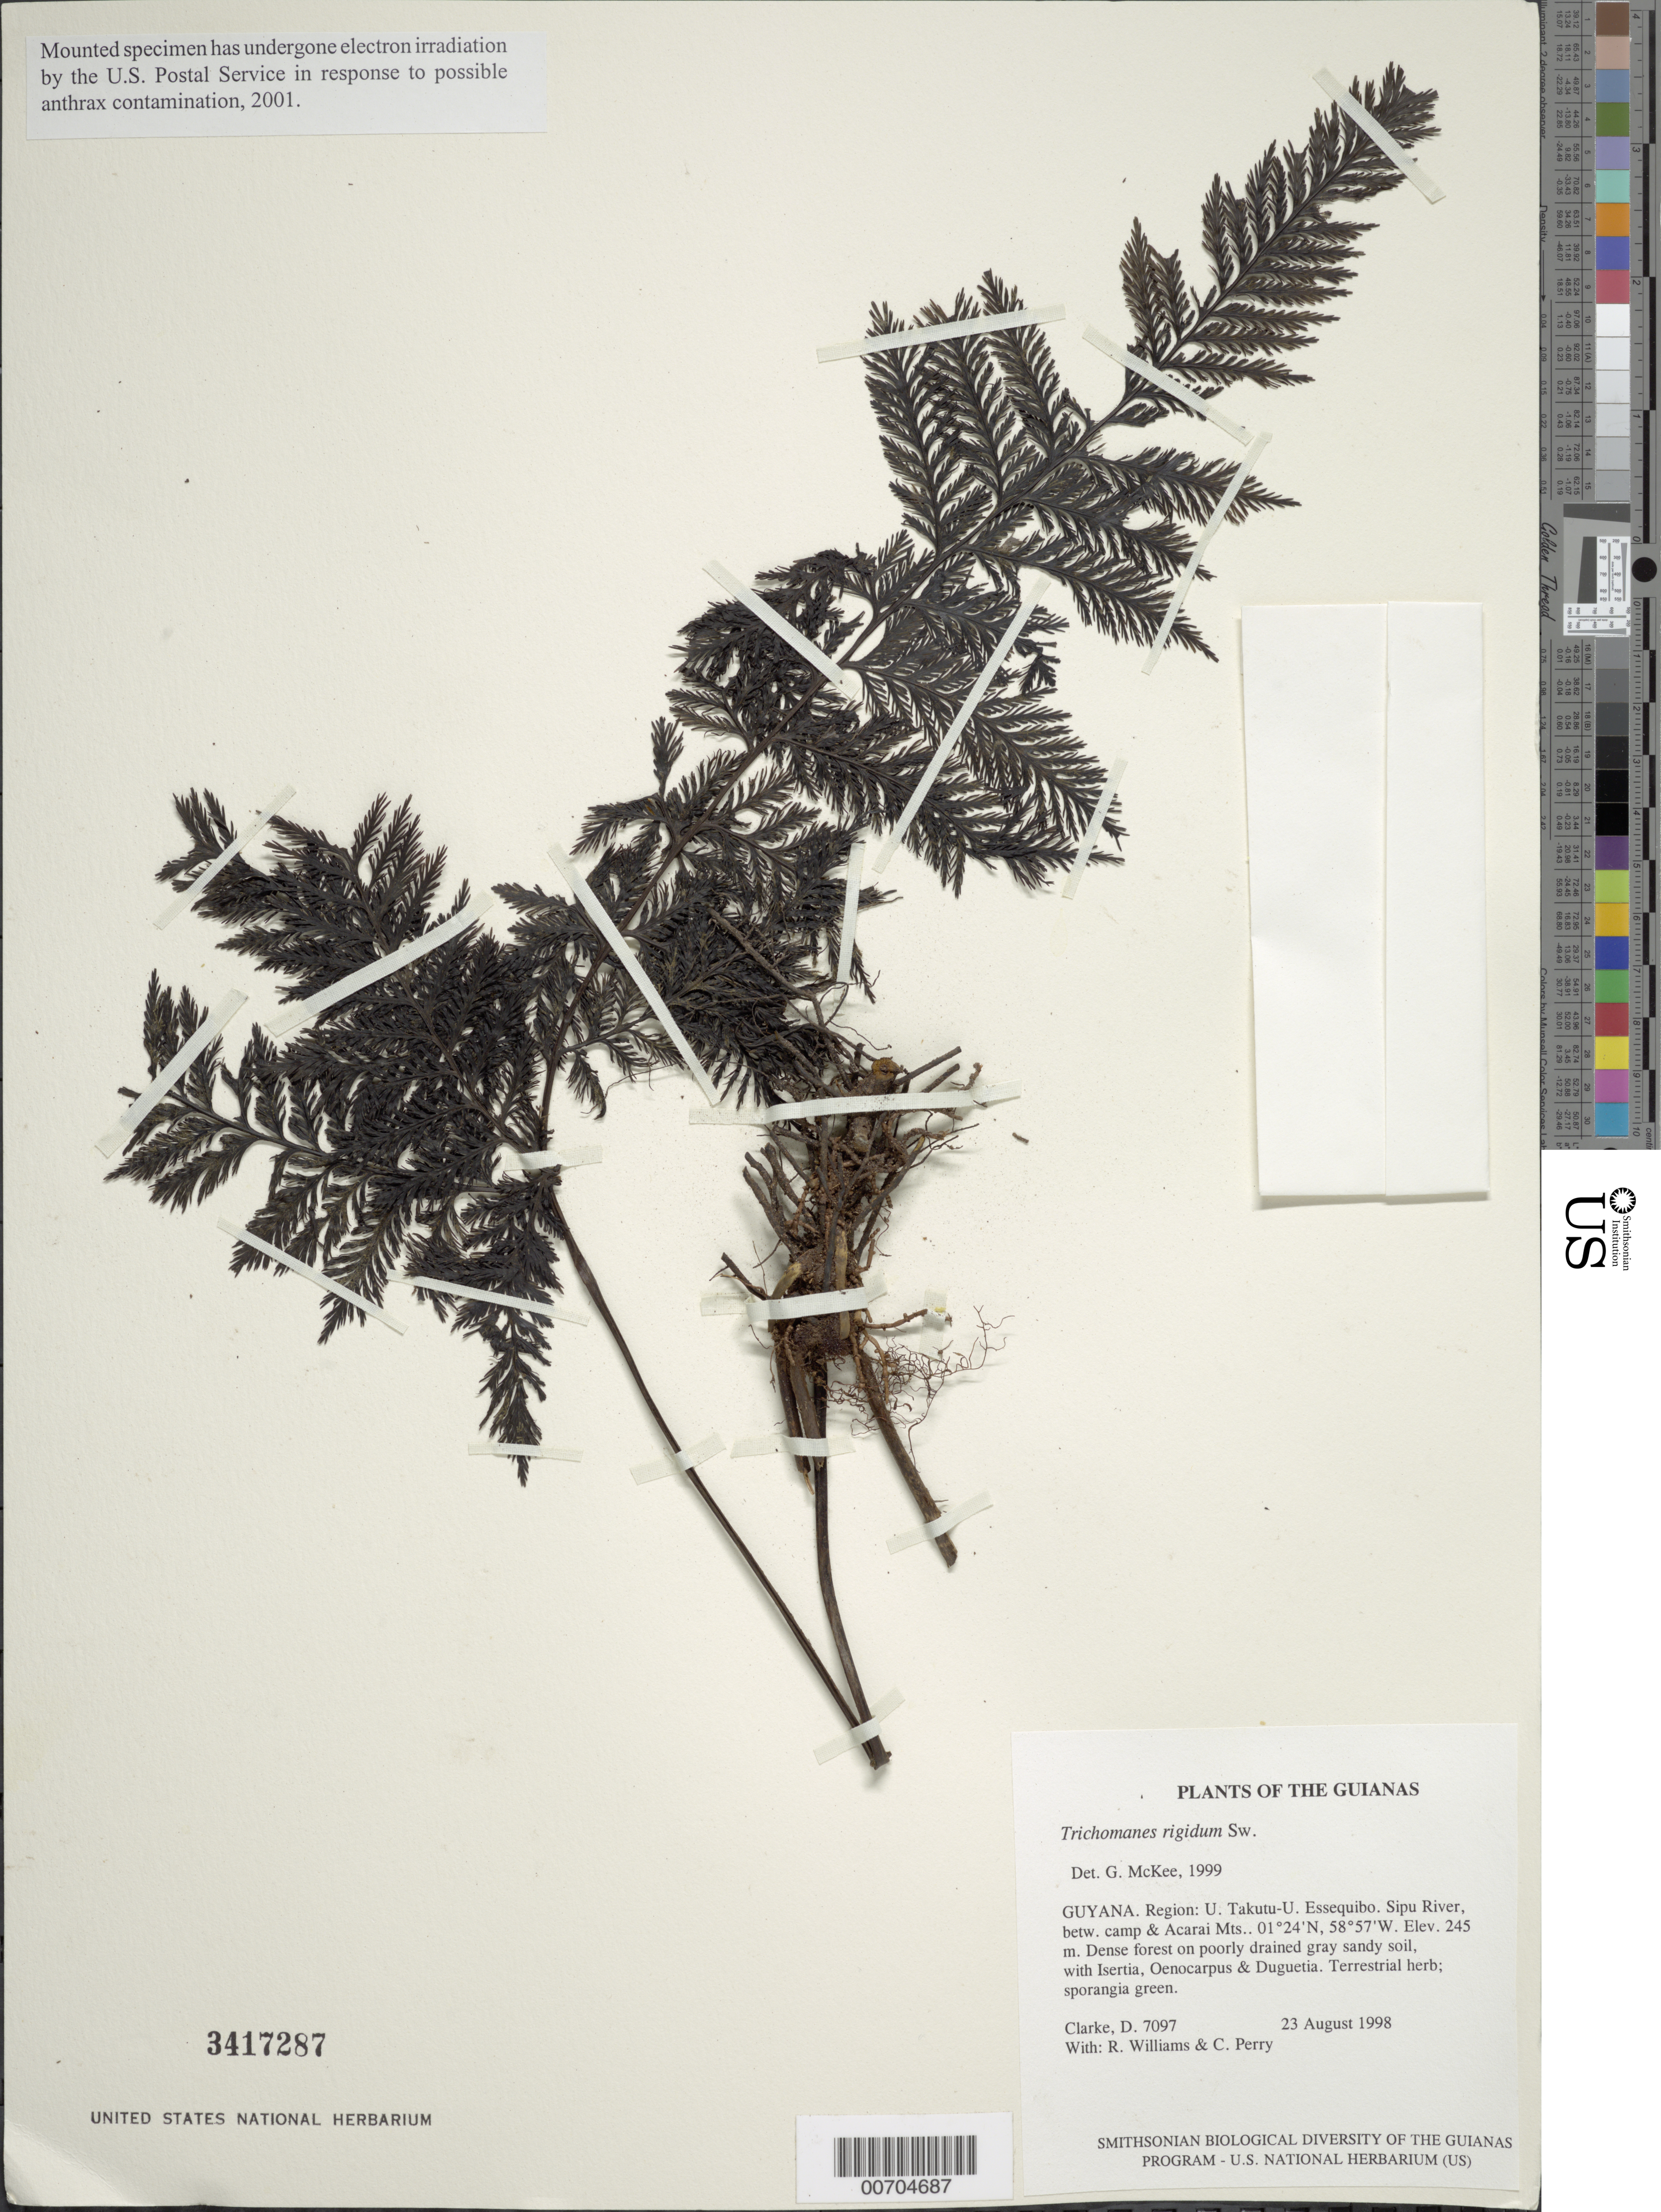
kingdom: Plantae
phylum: Tracheophyta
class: Polypodiopsida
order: Hymenophyllales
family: Hymenophyllaceae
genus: Abrodictyum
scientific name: Abrodictyum rigidum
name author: (Sw.) Ebihara & Dubuisson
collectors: H. D. Clarke, R. Williams & C. Perry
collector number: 7097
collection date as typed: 23 August 1998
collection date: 1998-08-23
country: Guyana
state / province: U. Takutu-U. Essequibo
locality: Sipu River, betw. camp & Acarai Mts.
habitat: Dense forest on poorly drained gray sandy soil, with Isertia, Oenocarpus & Duguetia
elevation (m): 245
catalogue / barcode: US 3417287